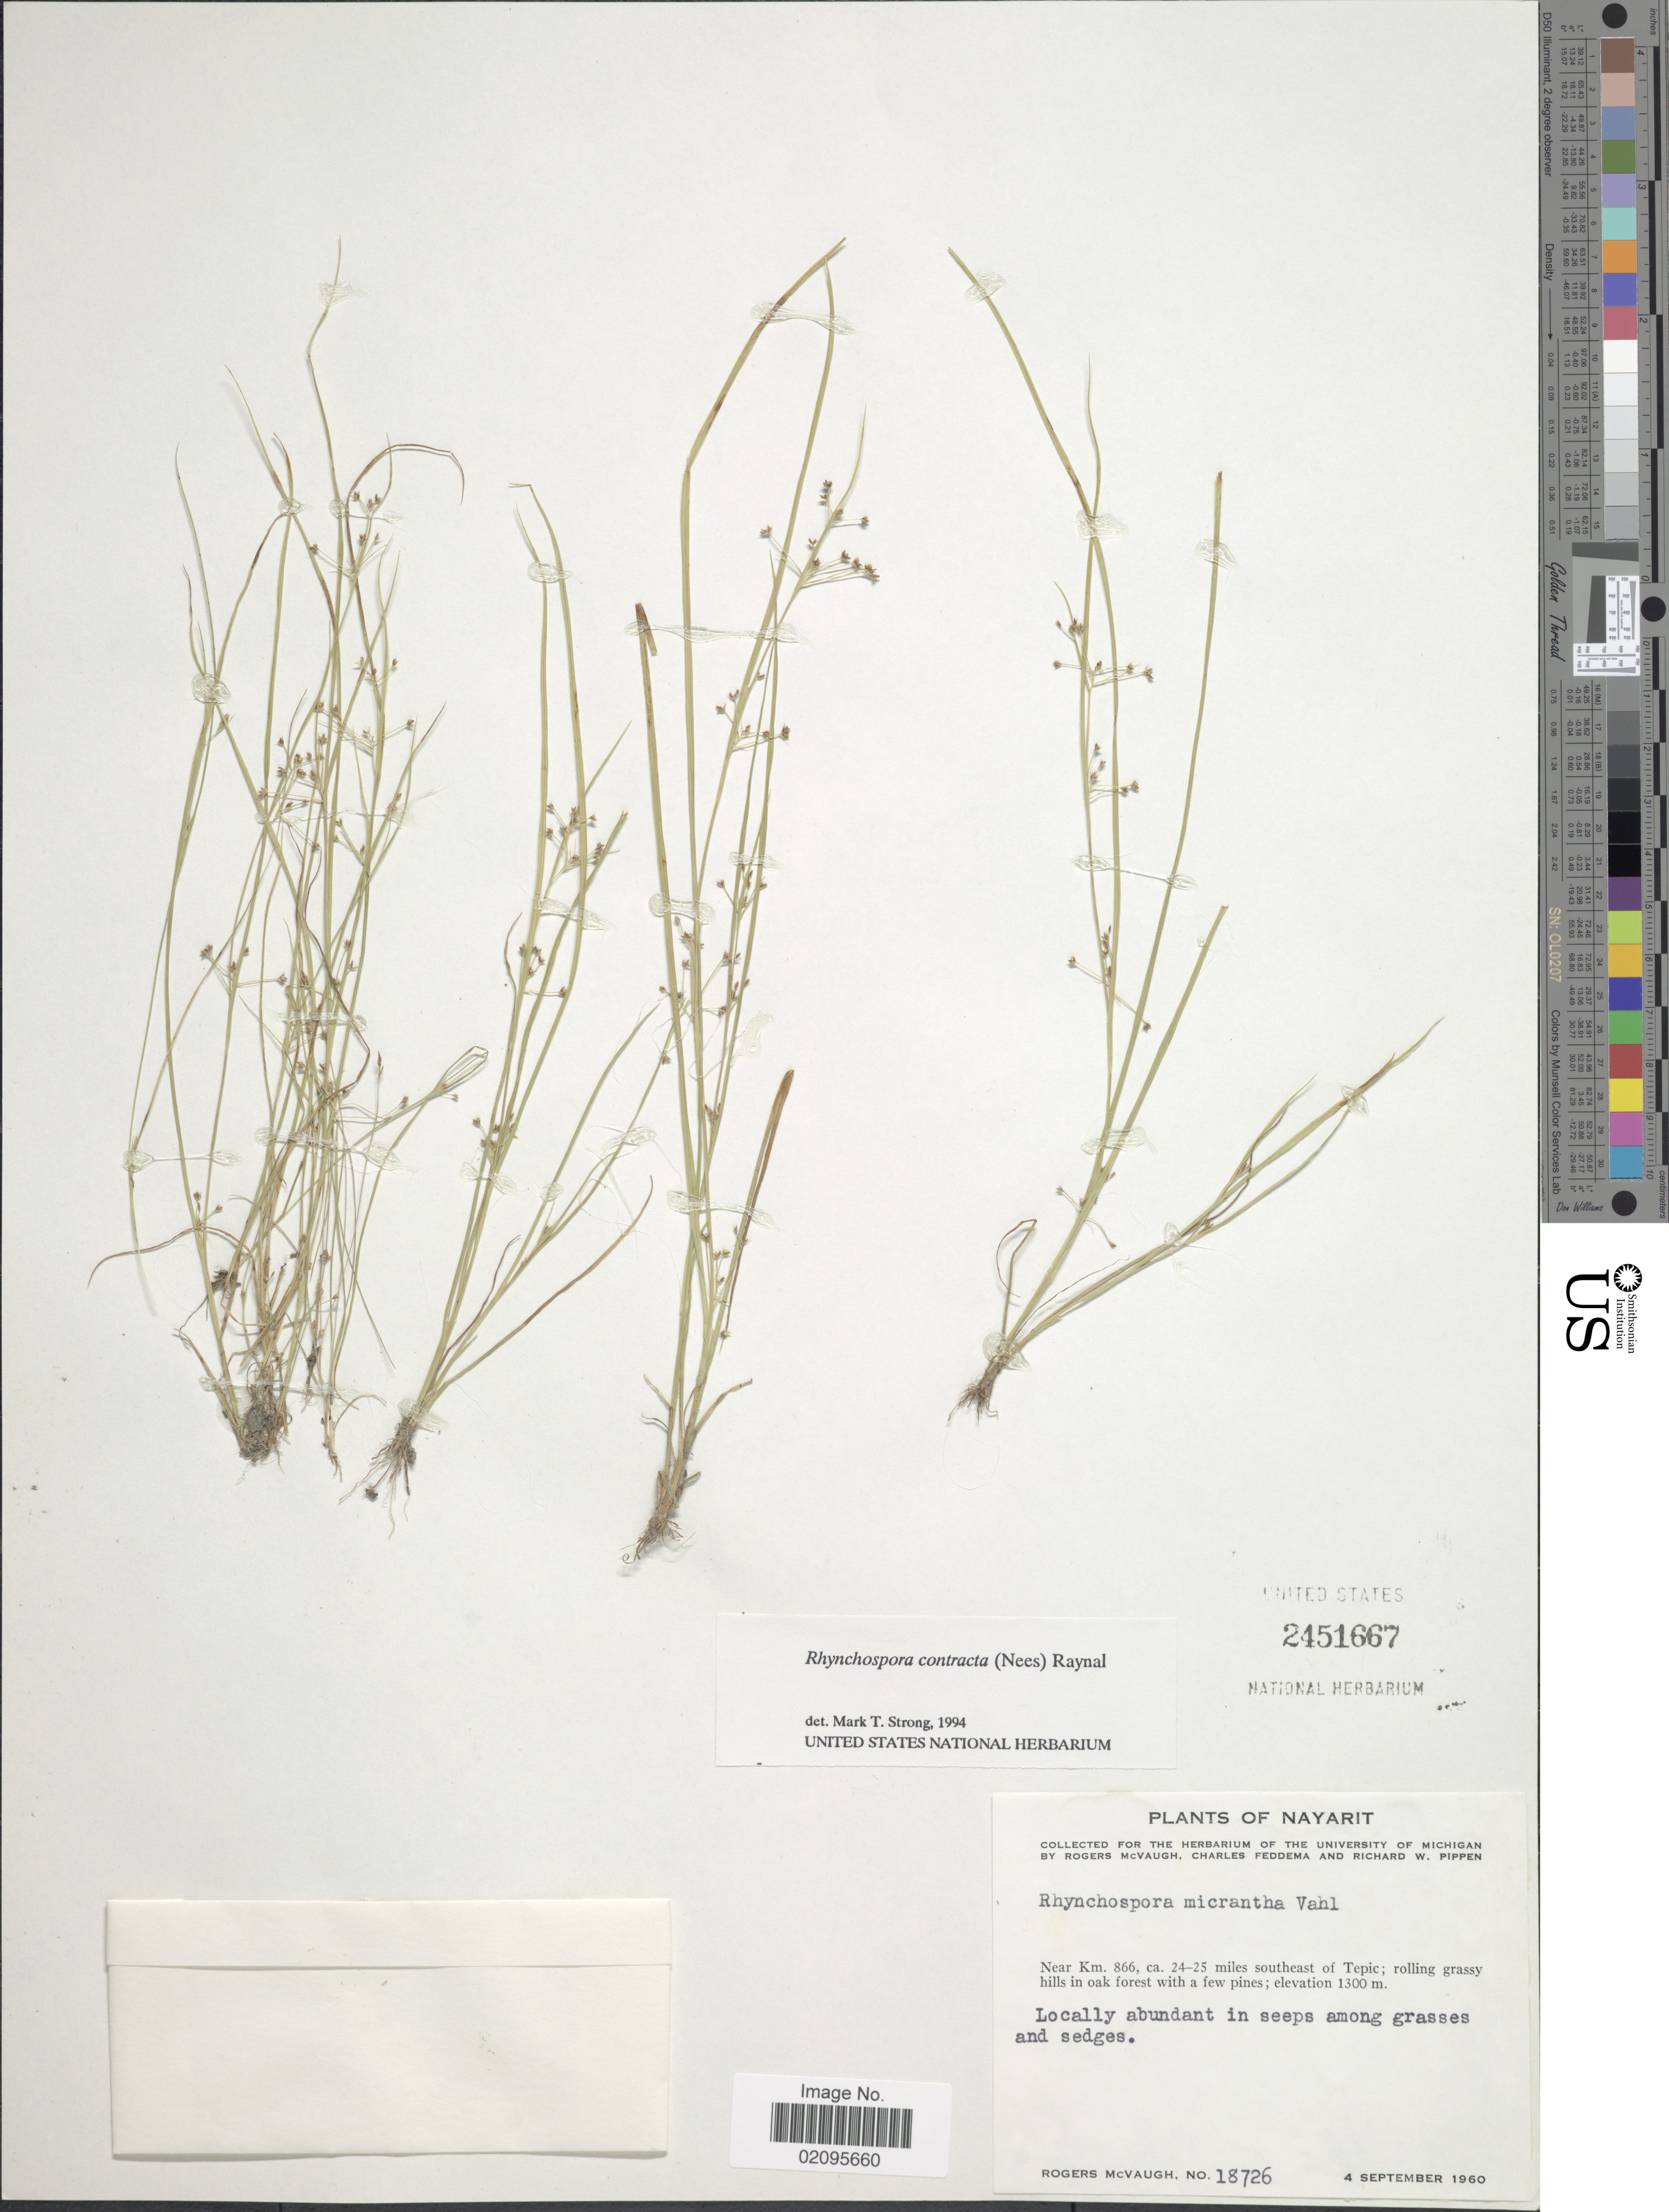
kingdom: Plantae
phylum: Tracheophyta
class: Liliopsida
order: Poales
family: Cyperaceae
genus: Rhynchospora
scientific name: Rhynchospora contracta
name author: (Nees) J. Raynal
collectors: R. McVaugh, C. Feddema & R. W. Pippen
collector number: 18726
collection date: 1960-09-04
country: Mexico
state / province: Nayarit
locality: Near Km. 866, ca. 24-25 miles southeast of Tepic; rolling grassy hills in oak forest.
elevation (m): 1300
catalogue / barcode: US 2451667